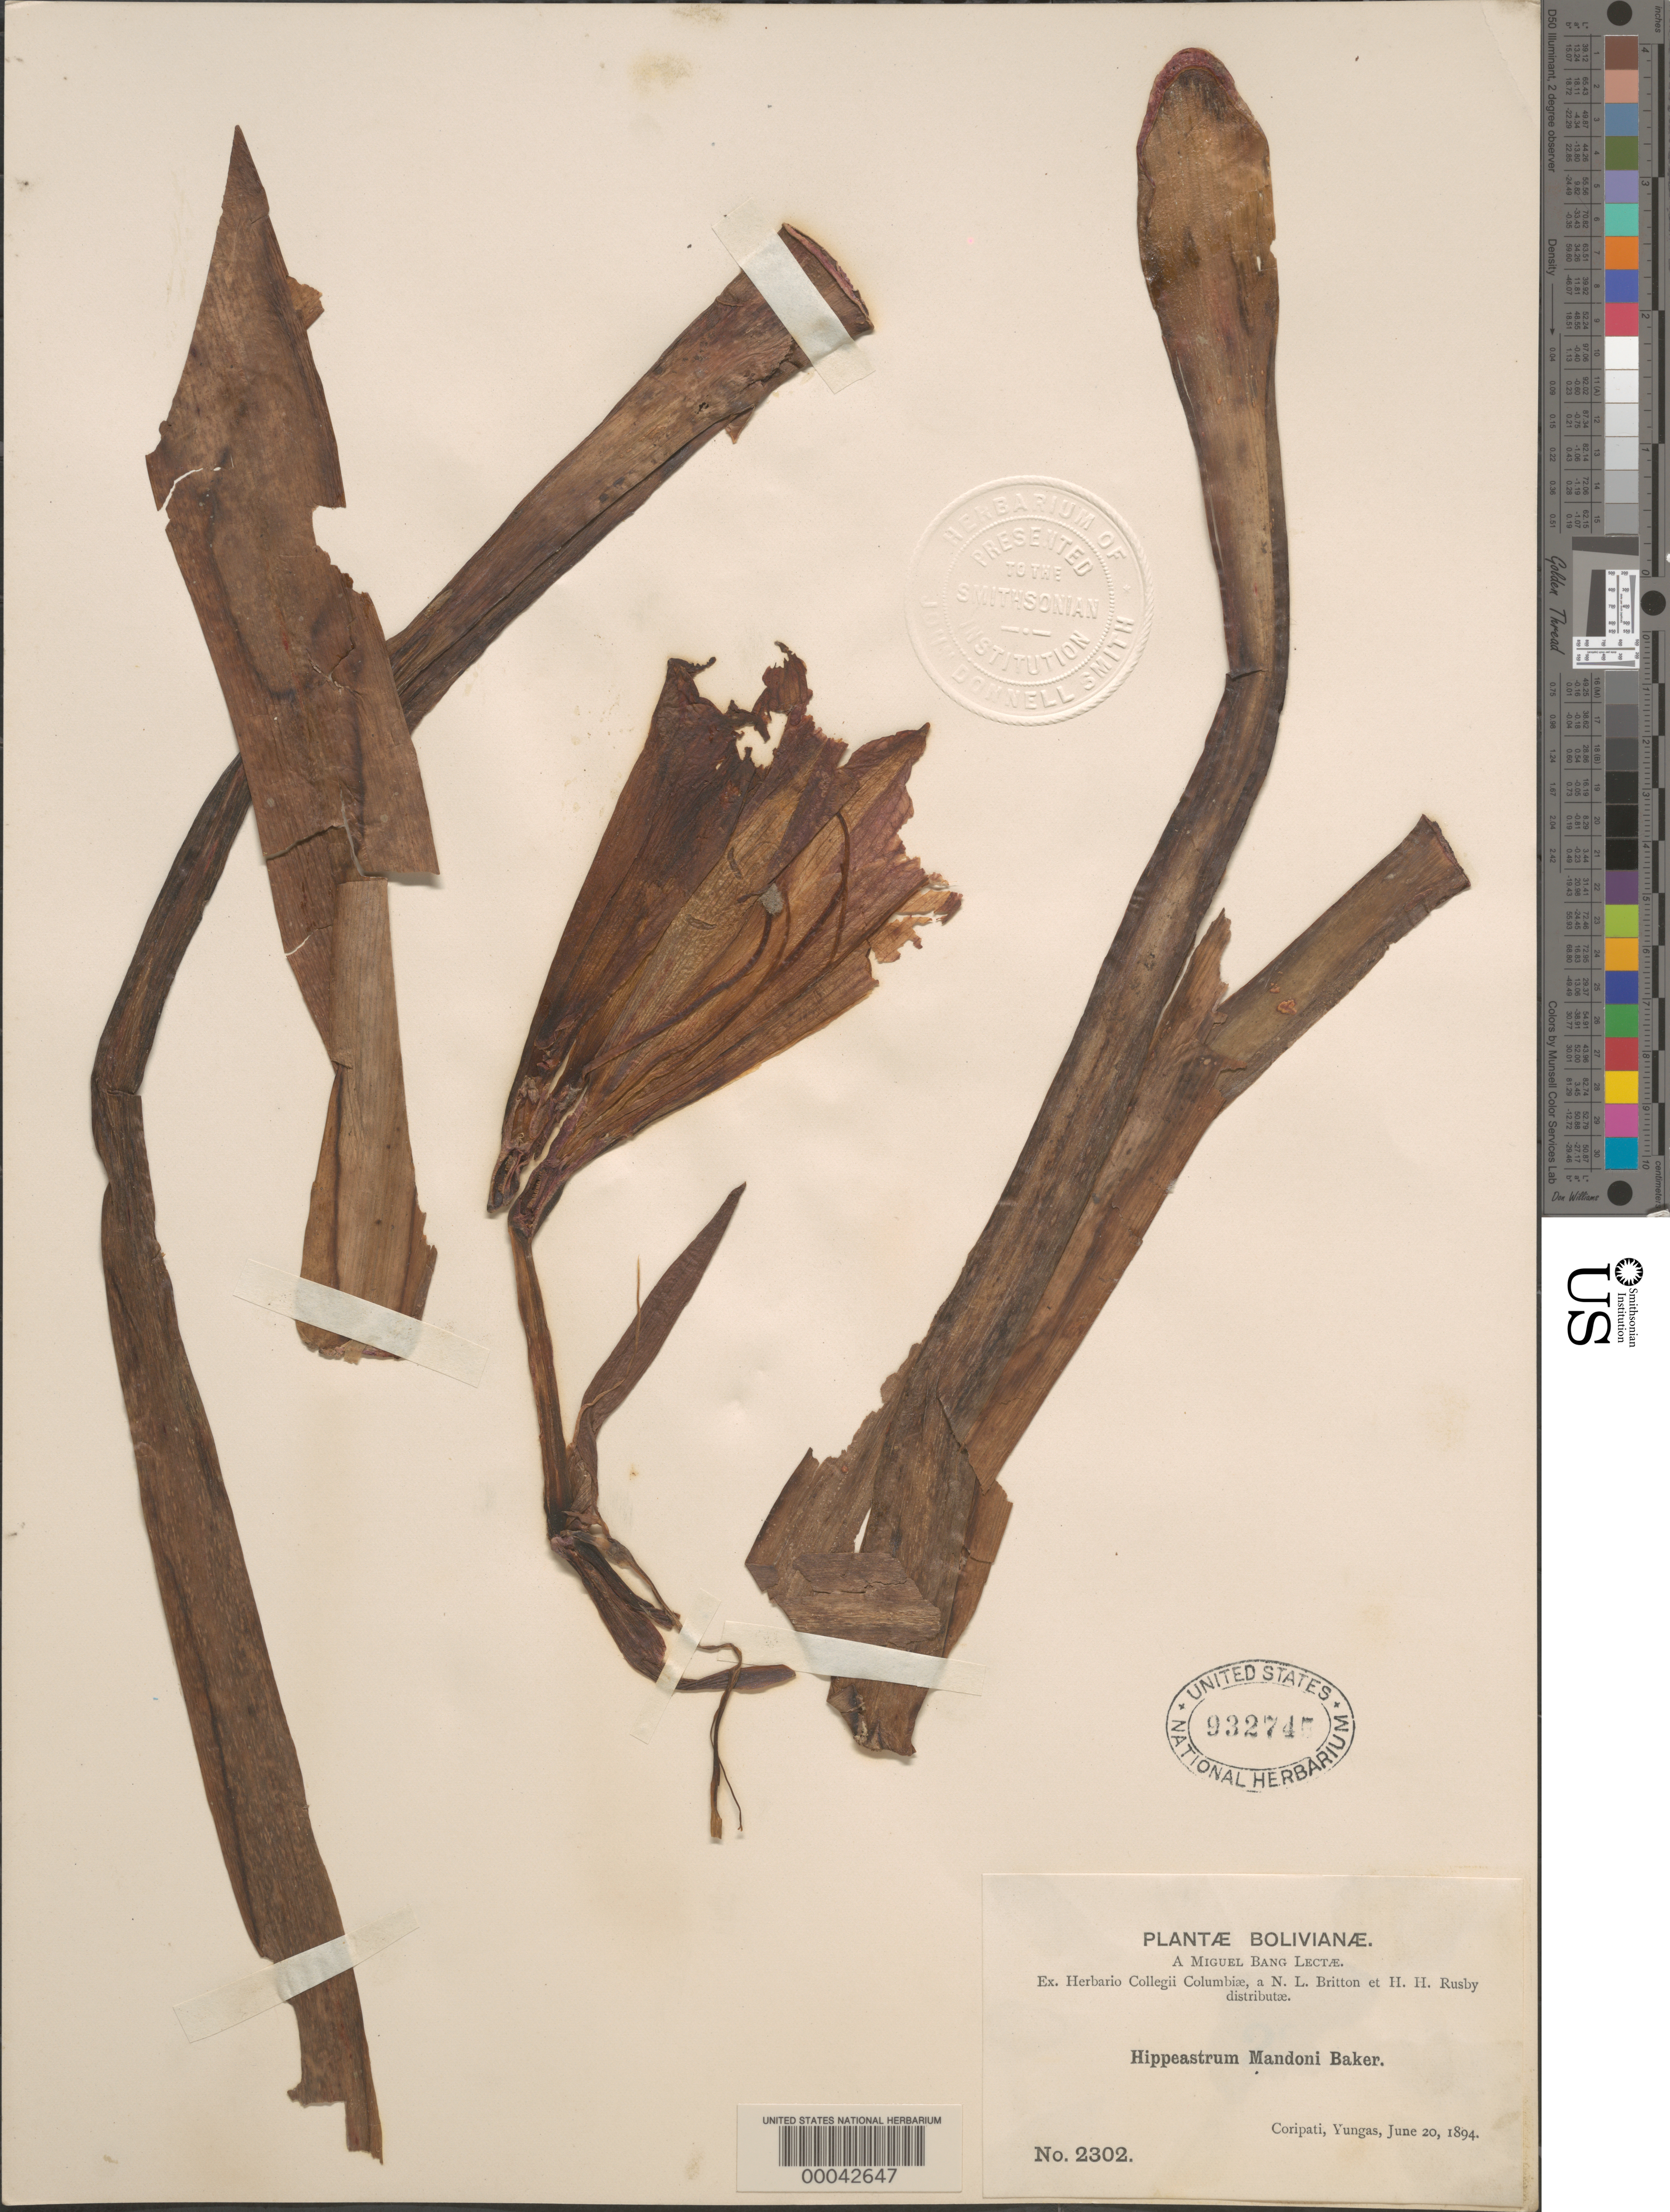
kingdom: Plantae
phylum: Tracheophyta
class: Liliopsida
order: Asparagales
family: Amaryllidaceae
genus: Hippeastrum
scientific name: Hippeastrum mandoni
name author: Baker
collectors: M. Bang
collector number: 2302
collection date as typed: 20 Jun 1894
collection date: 1894-06-20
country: Bolivia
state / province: La Paz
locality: Coripati, Yungas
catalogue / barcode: US 932745